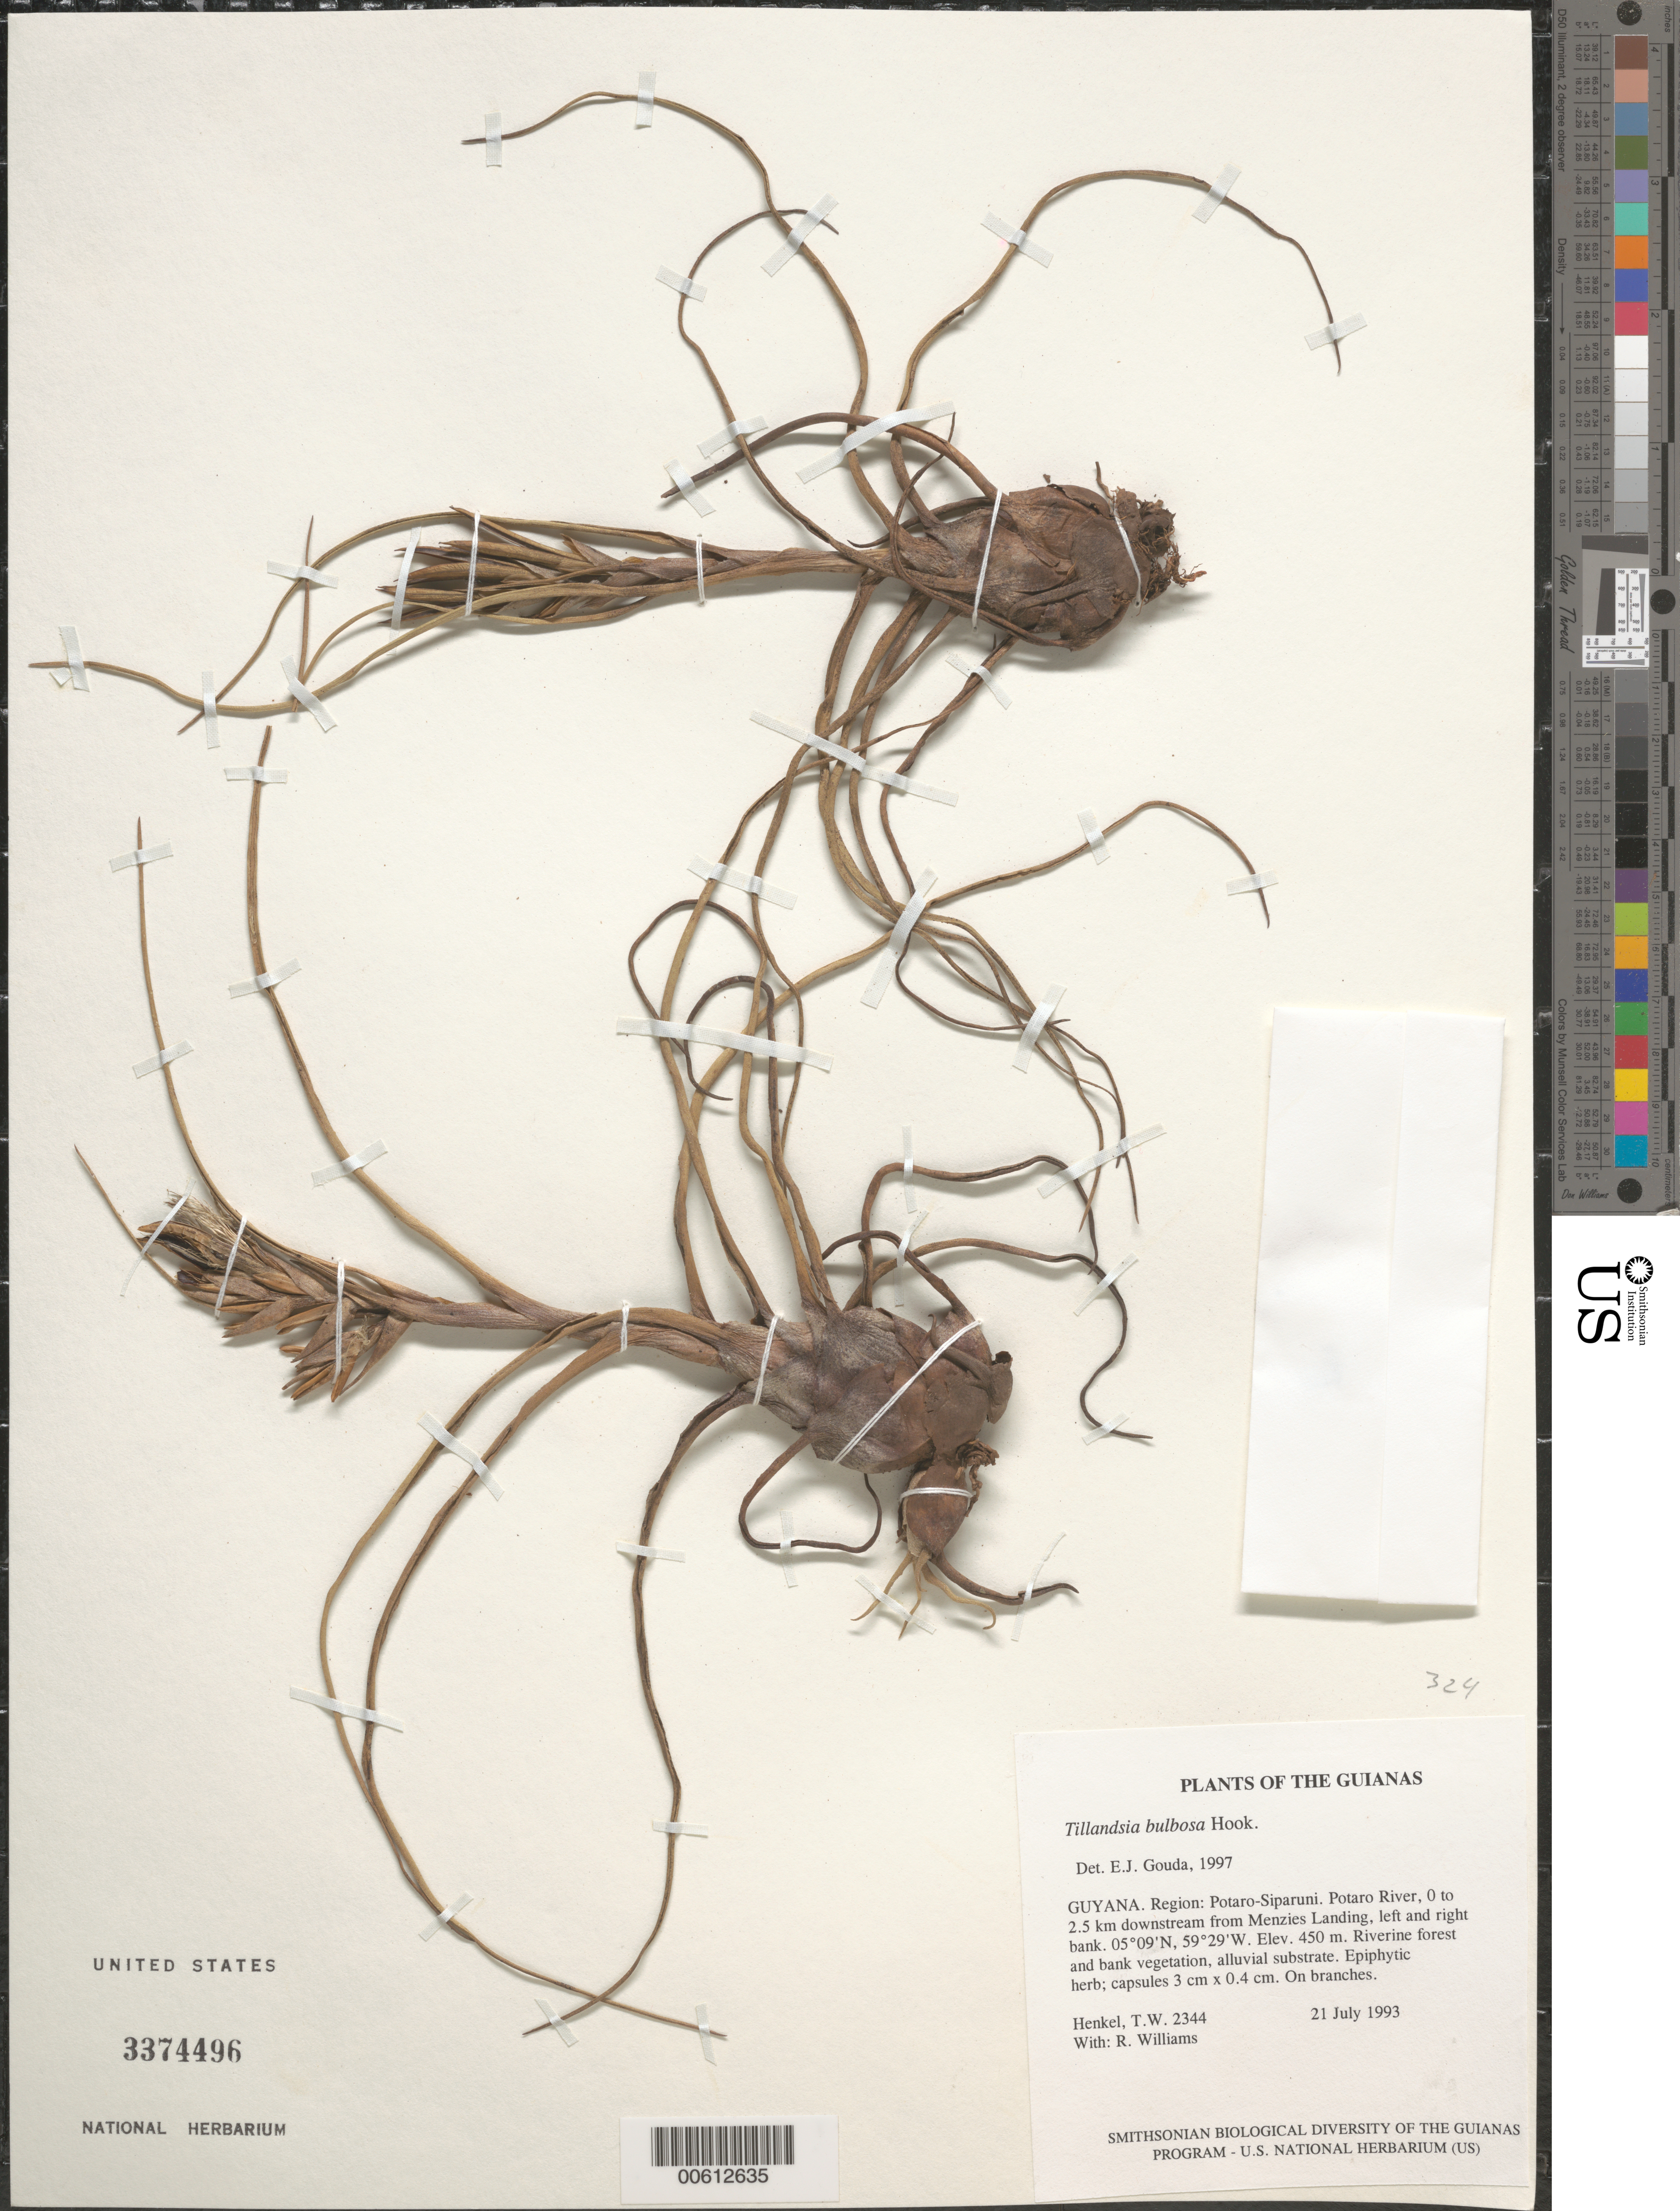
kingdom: Plantae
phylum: Tracheophyta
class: Liliopsida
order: Poales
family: Bromeliaceae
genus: Tillandsia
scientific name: Tillandsia bulbosa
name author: Hook.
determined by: Gouda, E. J.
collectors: T. Henkel & R. Williams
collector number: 2344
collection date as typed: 21 July 1993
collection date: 1993-07-21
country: Guyana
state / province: Potaro-Siparuni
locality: Potaro River, 0 to 2.5 km downstream from Menzies Landing, left and right bank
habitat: Riverine forest and bank vegetation, alluvial substrate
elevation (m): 450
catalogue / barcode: US 3374496